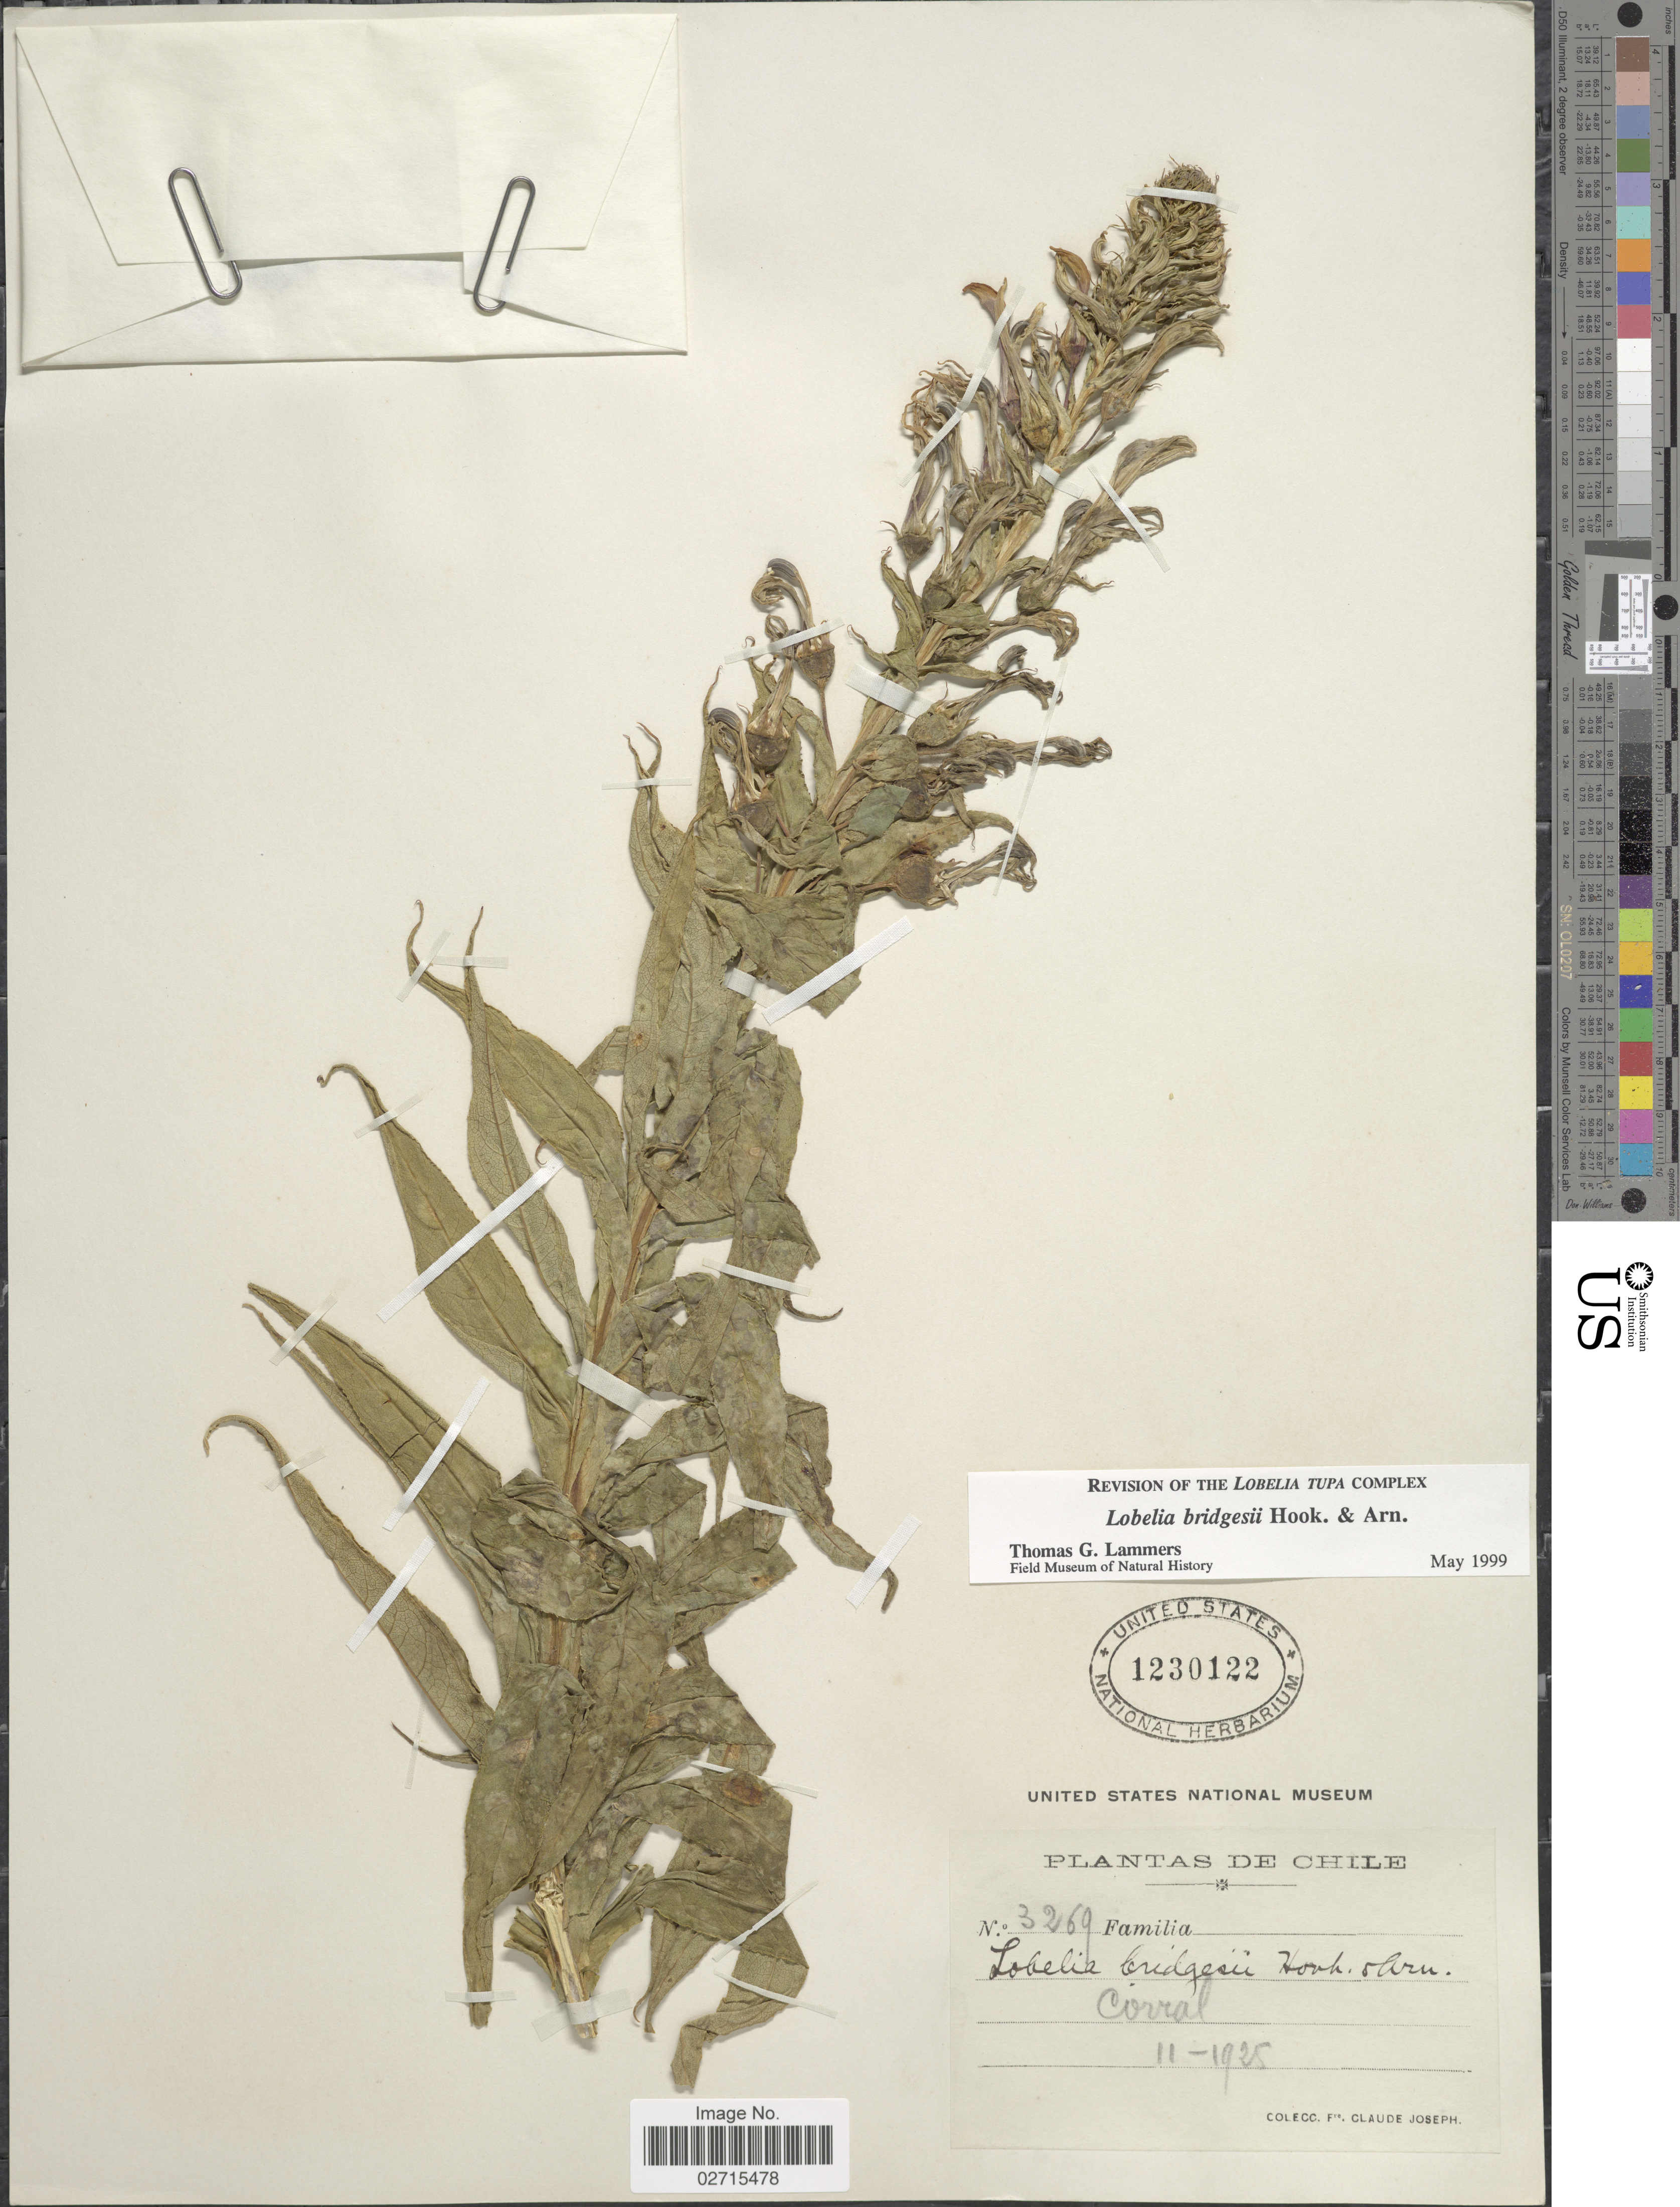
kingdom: Plantae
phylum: Tracheophyta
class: Magnoliopsida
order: Asterales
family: Campanulaceae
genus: Lobelia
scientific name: Lobelia bridgesii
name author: Hook. & Arn.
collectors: Bro. Claude-Joseph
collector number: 3269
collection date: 1925-02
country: Chile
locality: Corral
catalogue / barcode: US 1230122